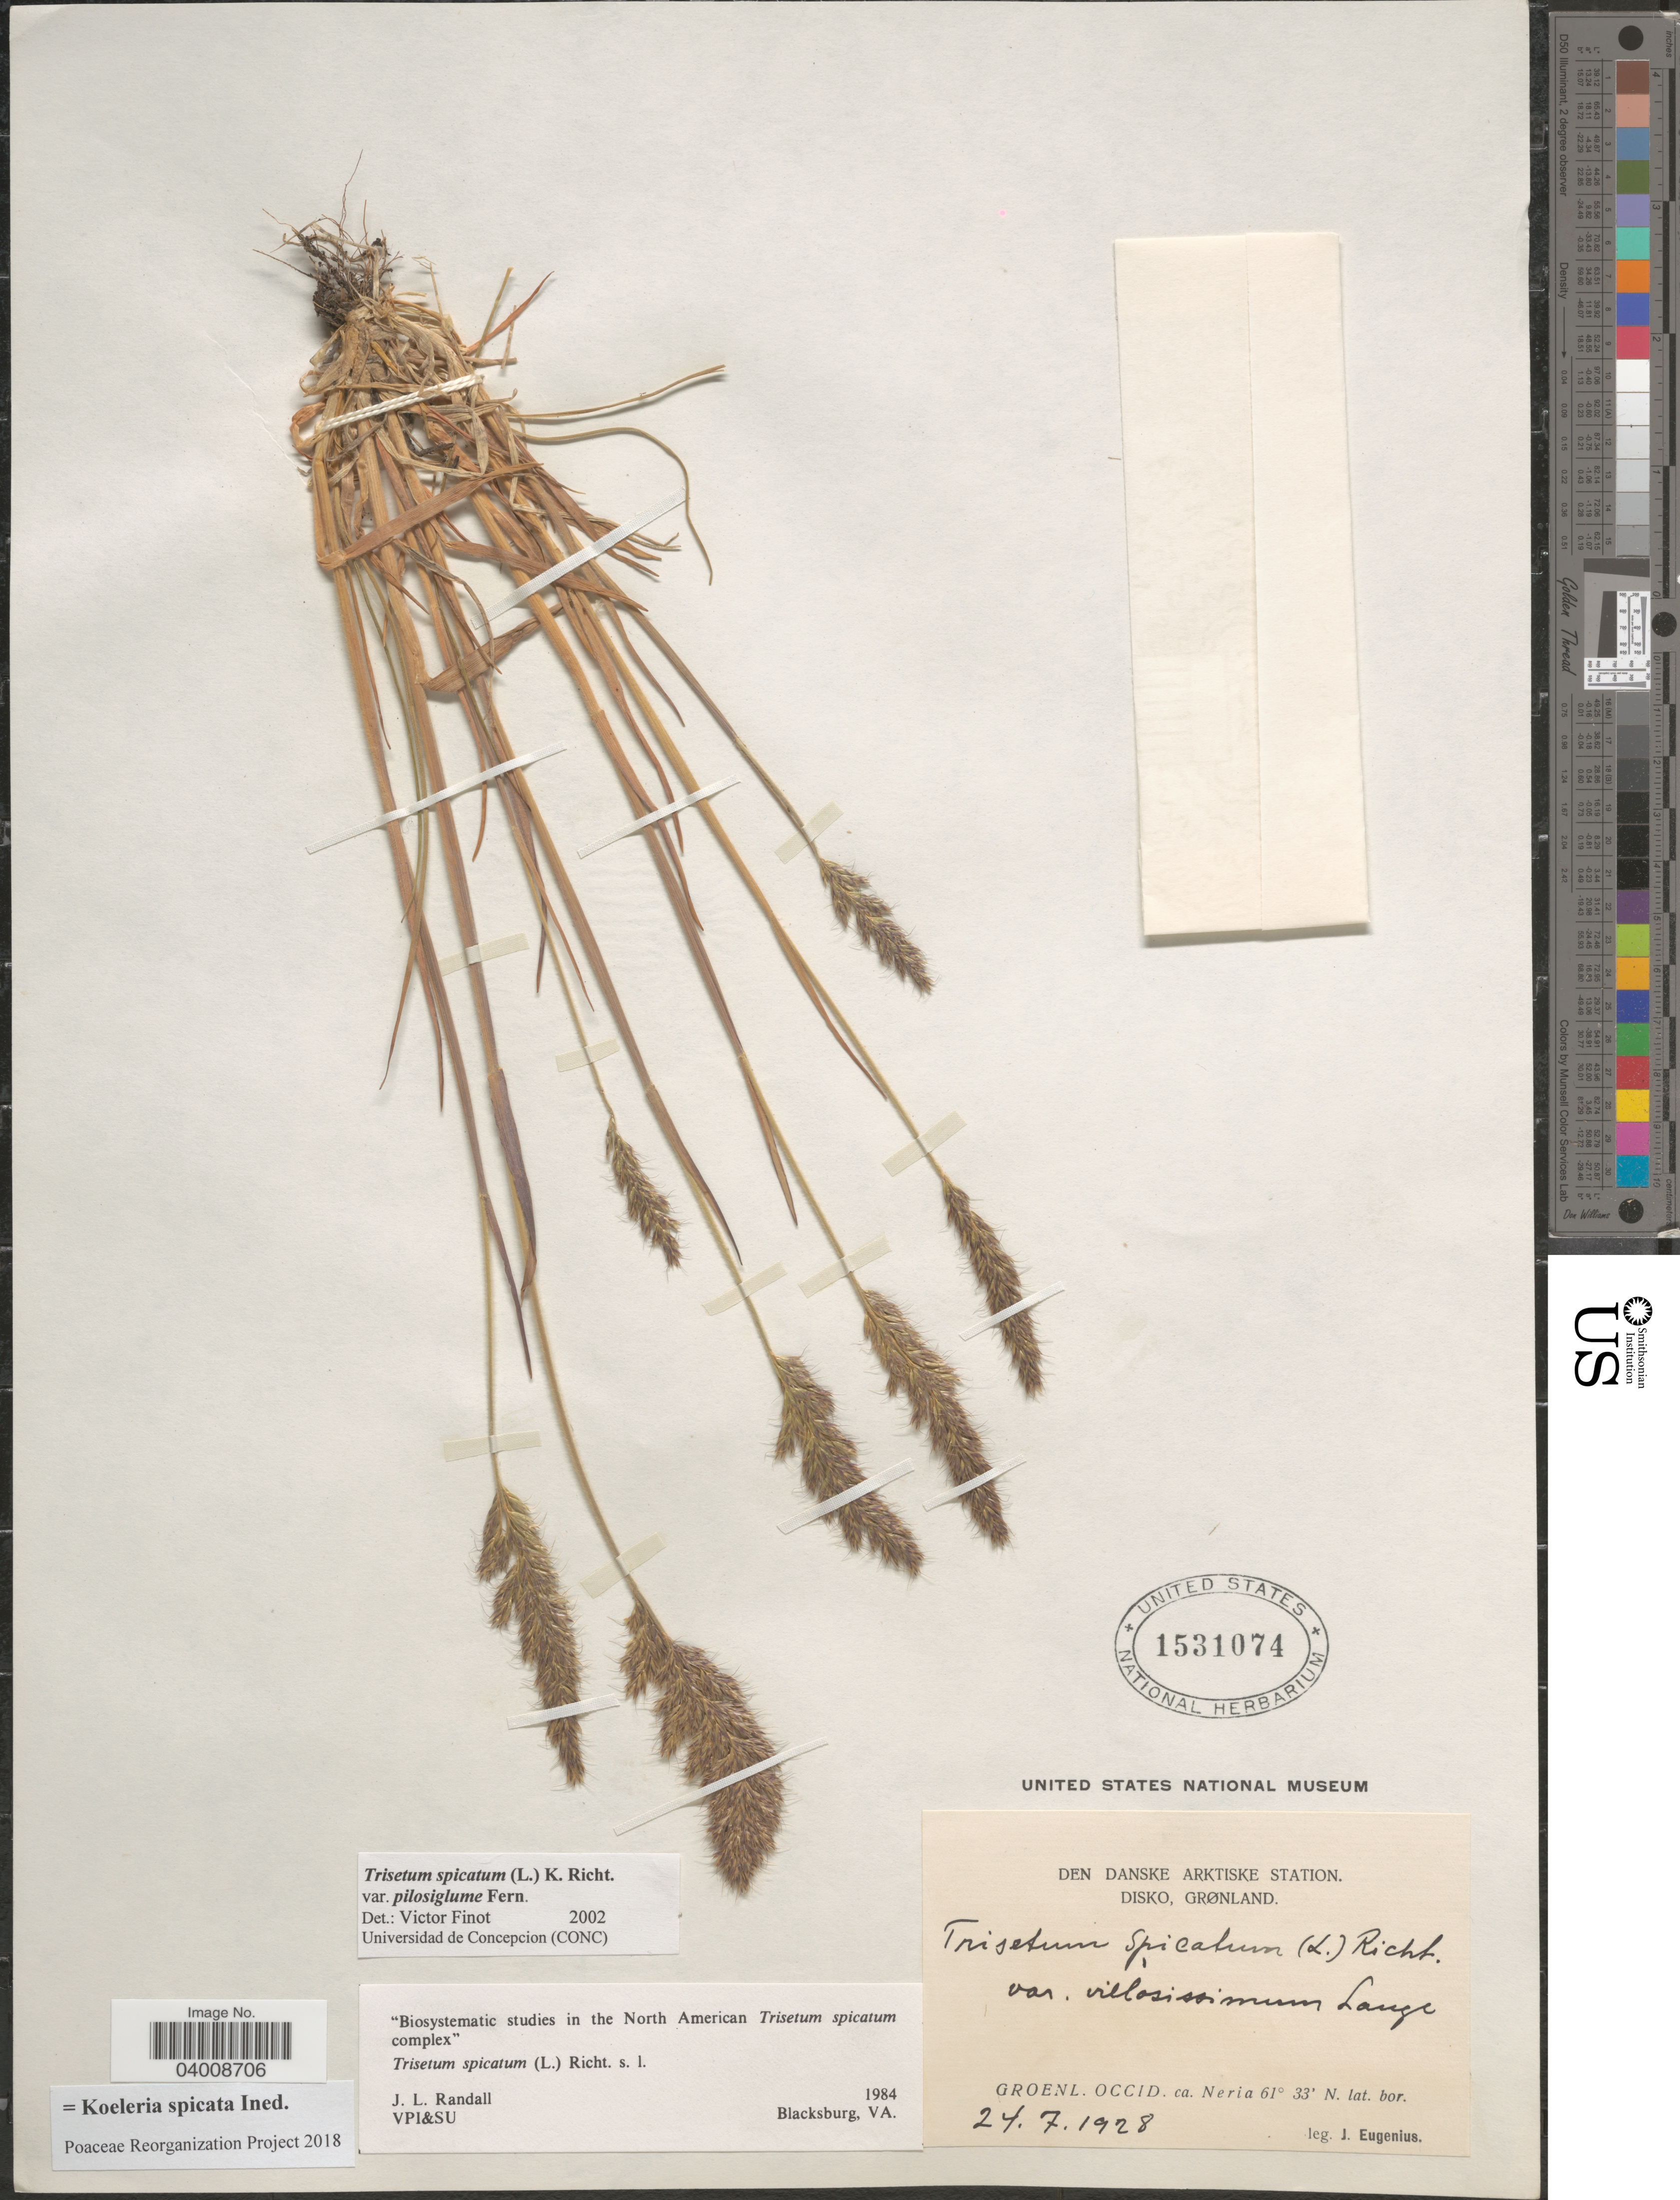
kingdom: Plantae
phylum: Tracheophyta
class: Liliopsida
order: Poales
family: Poaceae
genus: Koeleria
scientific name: Koeleria spicata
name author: (L.) Barberá et al.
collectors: J. Eugenius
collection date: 1928-07-24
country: Greenland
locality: Den Danske Arktiske Station. Disko. Grønland. Groenl. Occid. ca. Neria.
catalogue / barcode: US 1531074